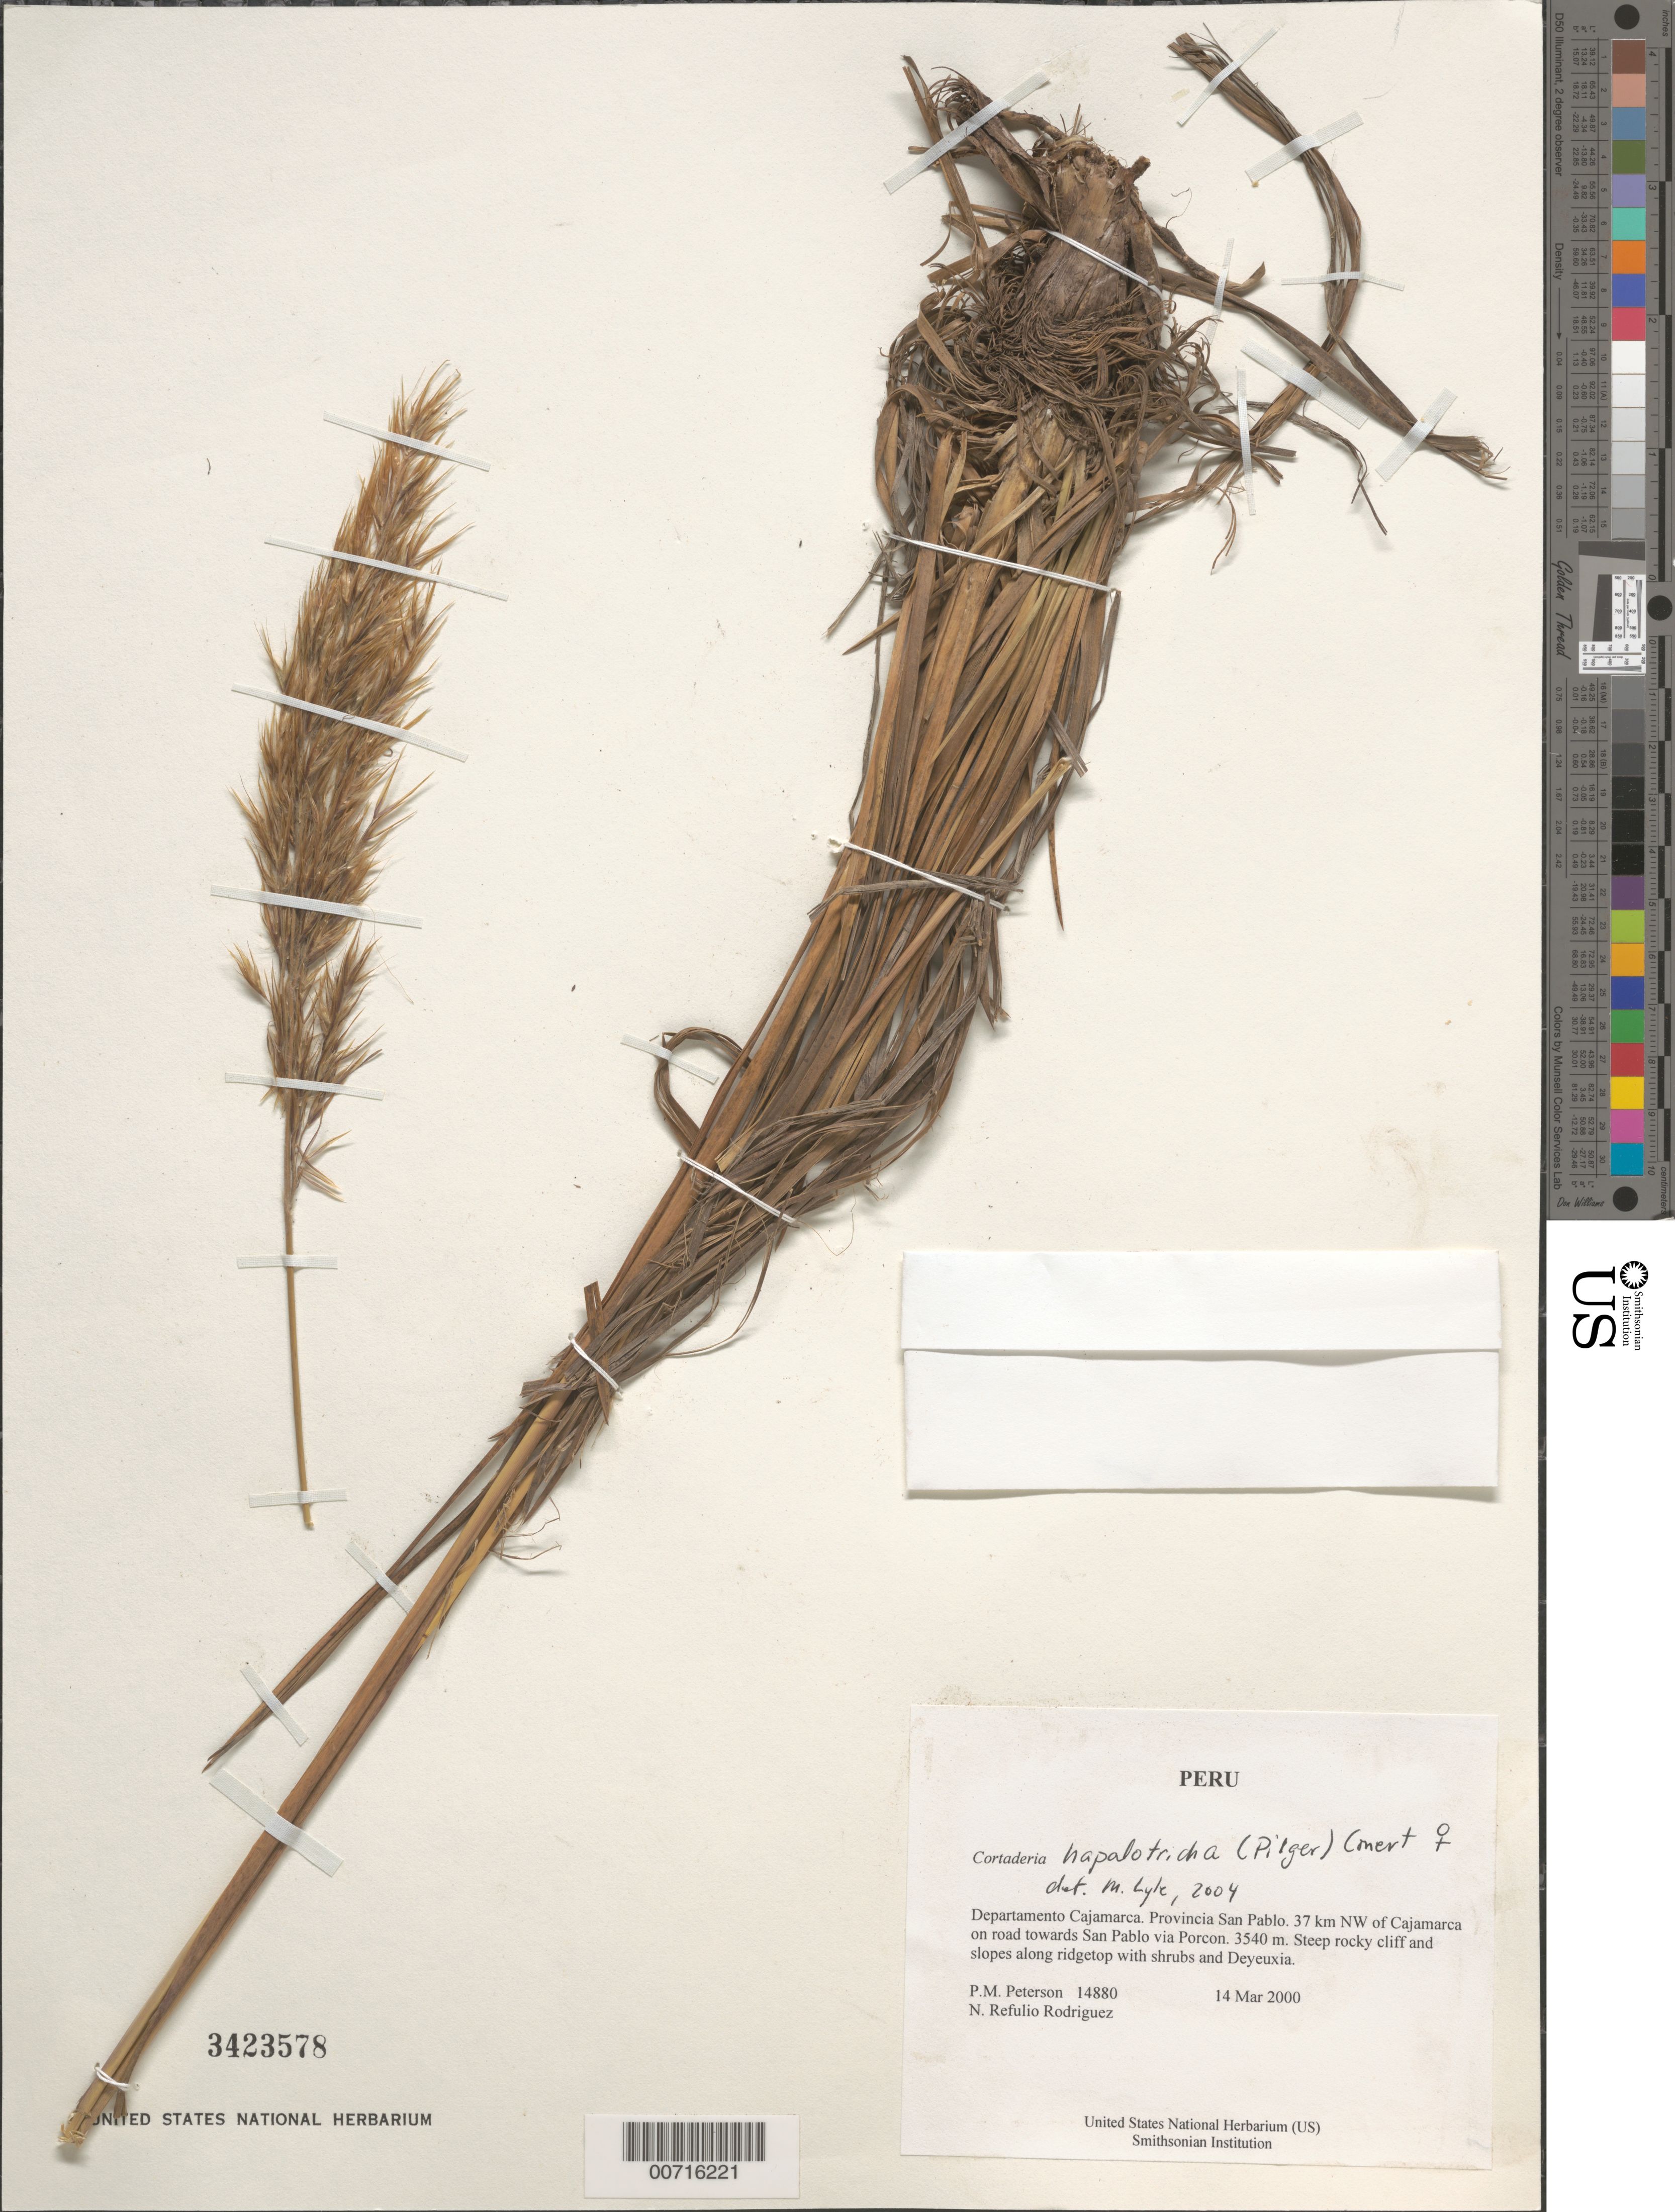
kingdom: Plantae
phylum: Tracheophyta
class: Liliopsida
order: Poales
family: Poaceae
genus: Cortaderia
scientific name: Cortaderia hapalotricha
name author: (Pilg.) Conert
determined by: Lyle, M.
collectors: P. M. Peterson & N. Refulio-Rodríguez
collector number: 14880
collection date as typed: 14 Mar 2000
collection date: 2000-03-14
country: Peru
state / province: Cajamarca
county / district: San Pablo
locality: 37 km NW of Cajamarca on road towards San Pablo via Porcon.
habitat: Steep rocky cliff and slopes along ridgetop with shrubs and Deyeuxia.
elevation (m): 3540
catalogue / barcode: US 3423578